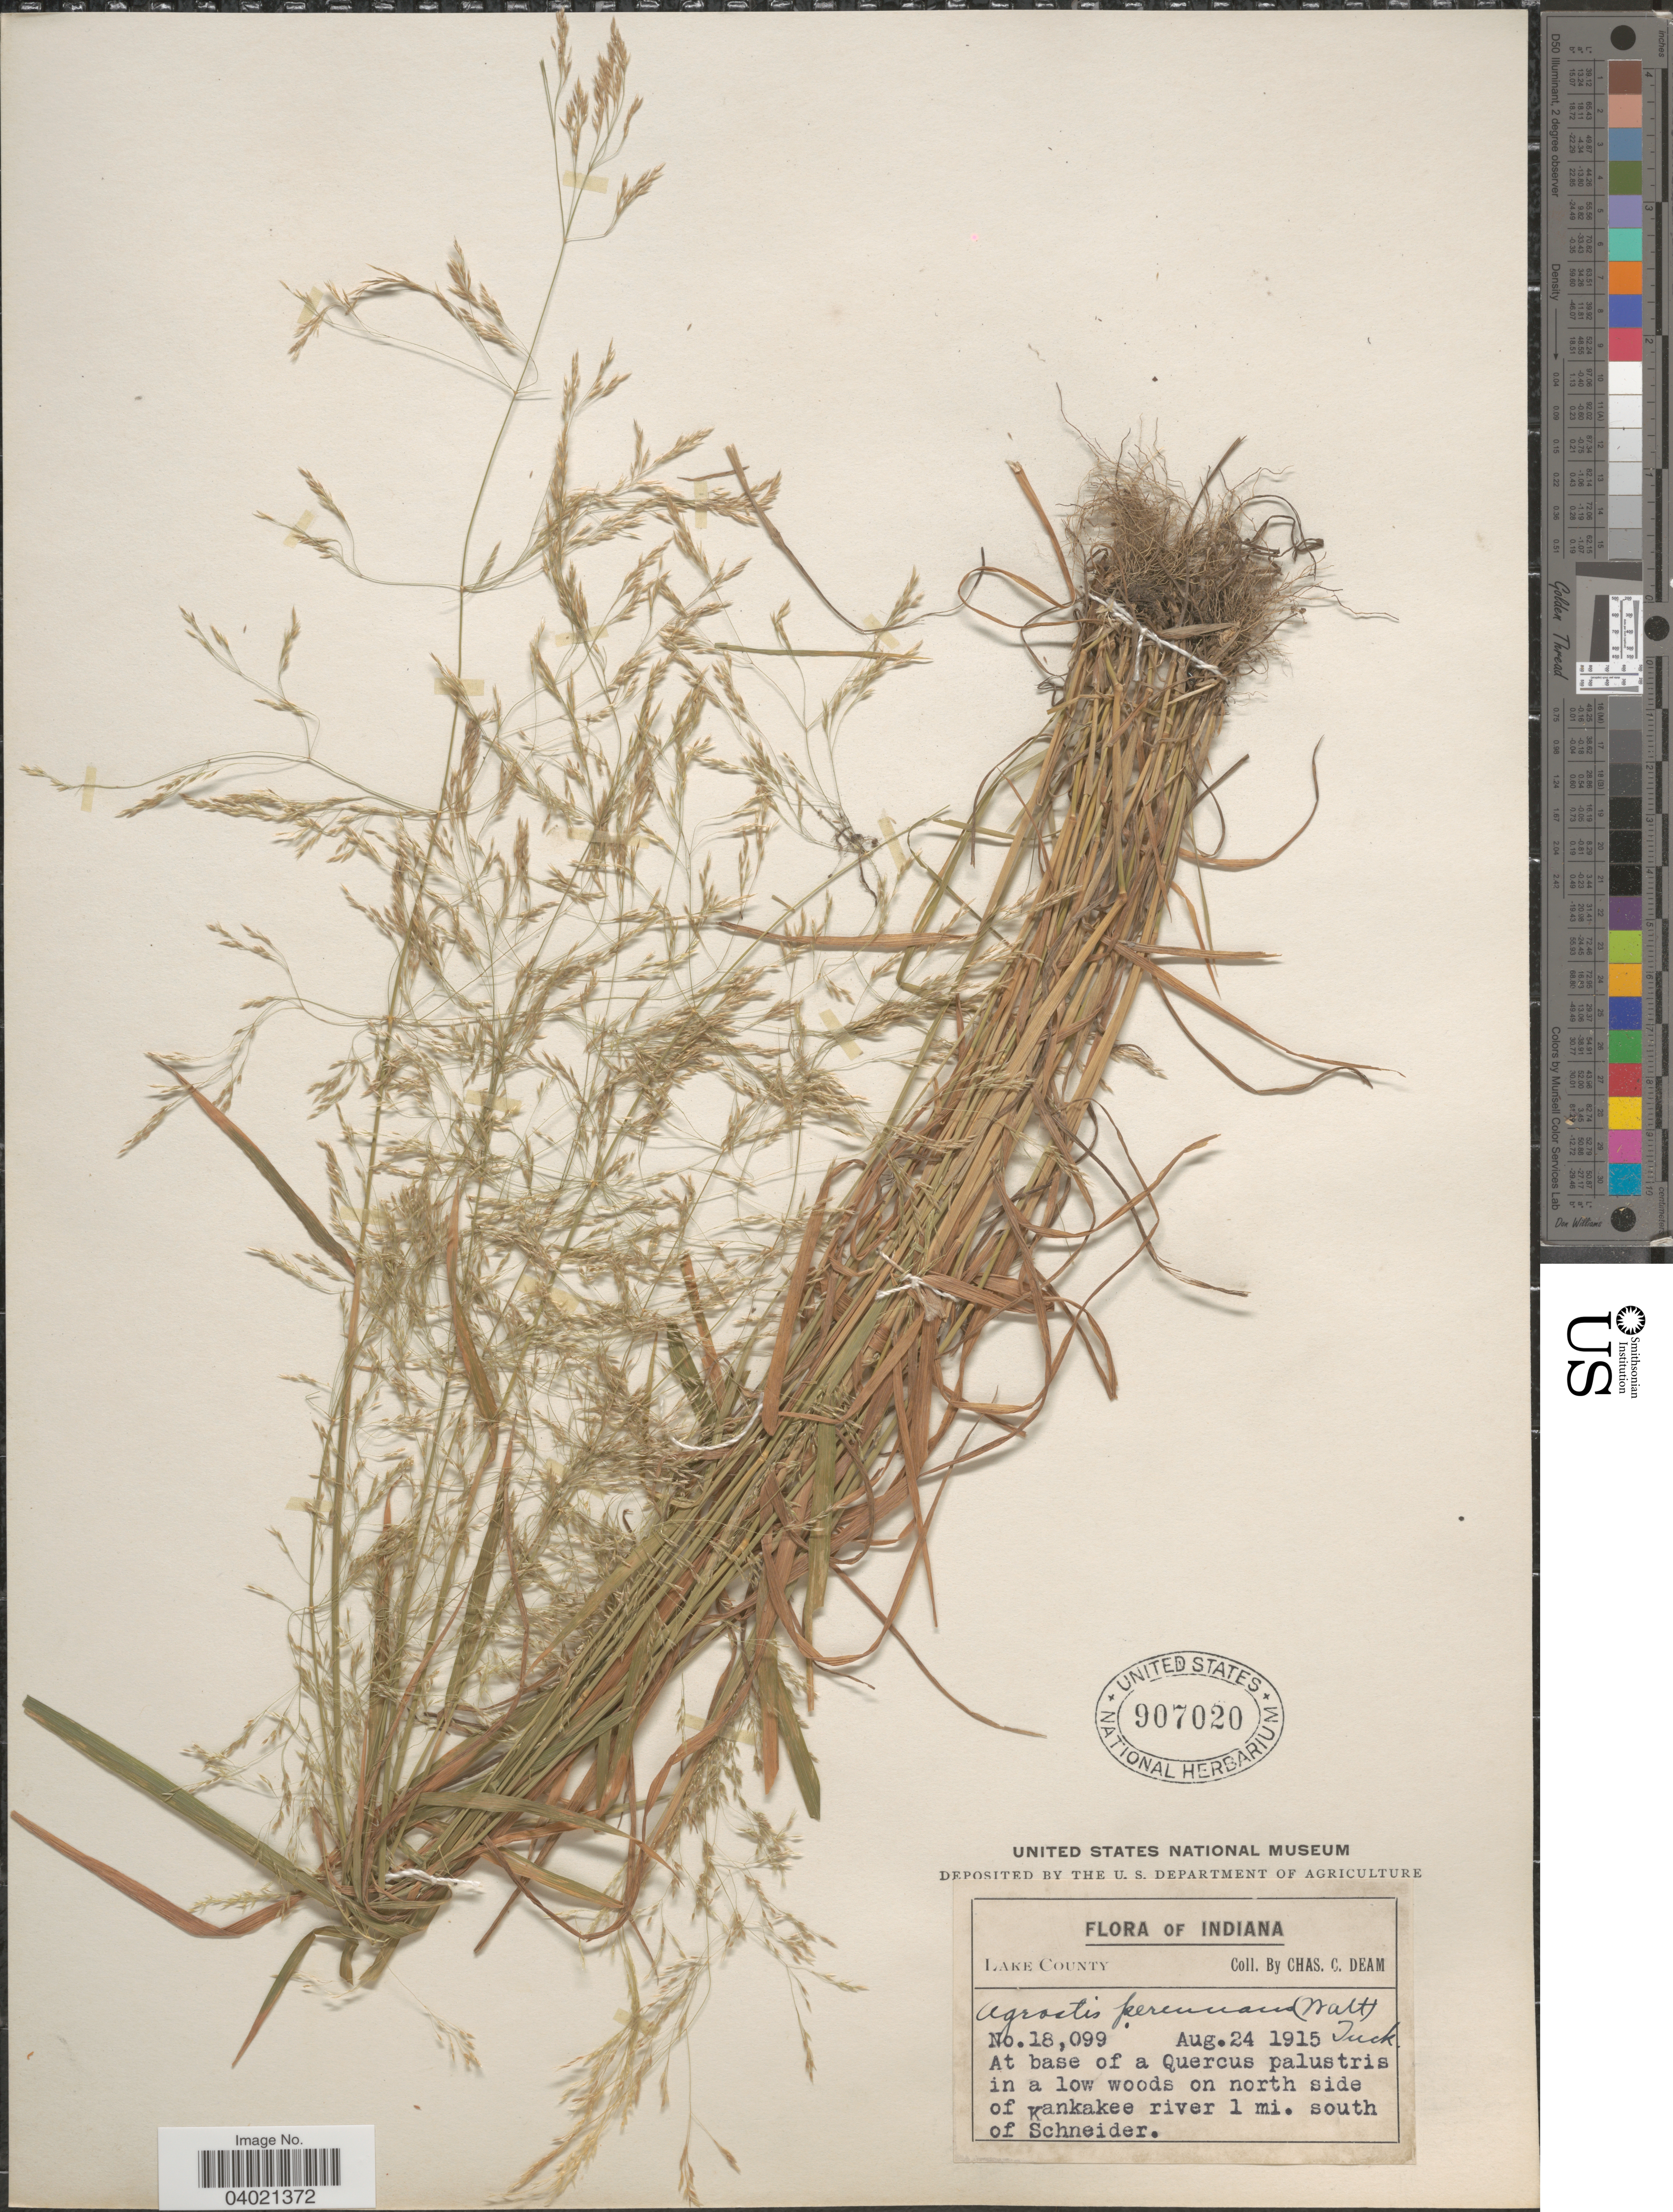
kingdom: Plantae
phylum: Tracheophyta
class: Liliopsida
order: Poales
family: Poaceae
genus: Agrostis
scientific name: Agrostis perennans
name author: (Walter) Tuck.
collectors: C. C. Deam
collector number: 18099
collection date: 1915-08-24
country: United States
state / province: Indiana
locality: Lake County. On north side of Kankakee river 1 mi. south of Schneider.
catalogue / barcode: US 907020